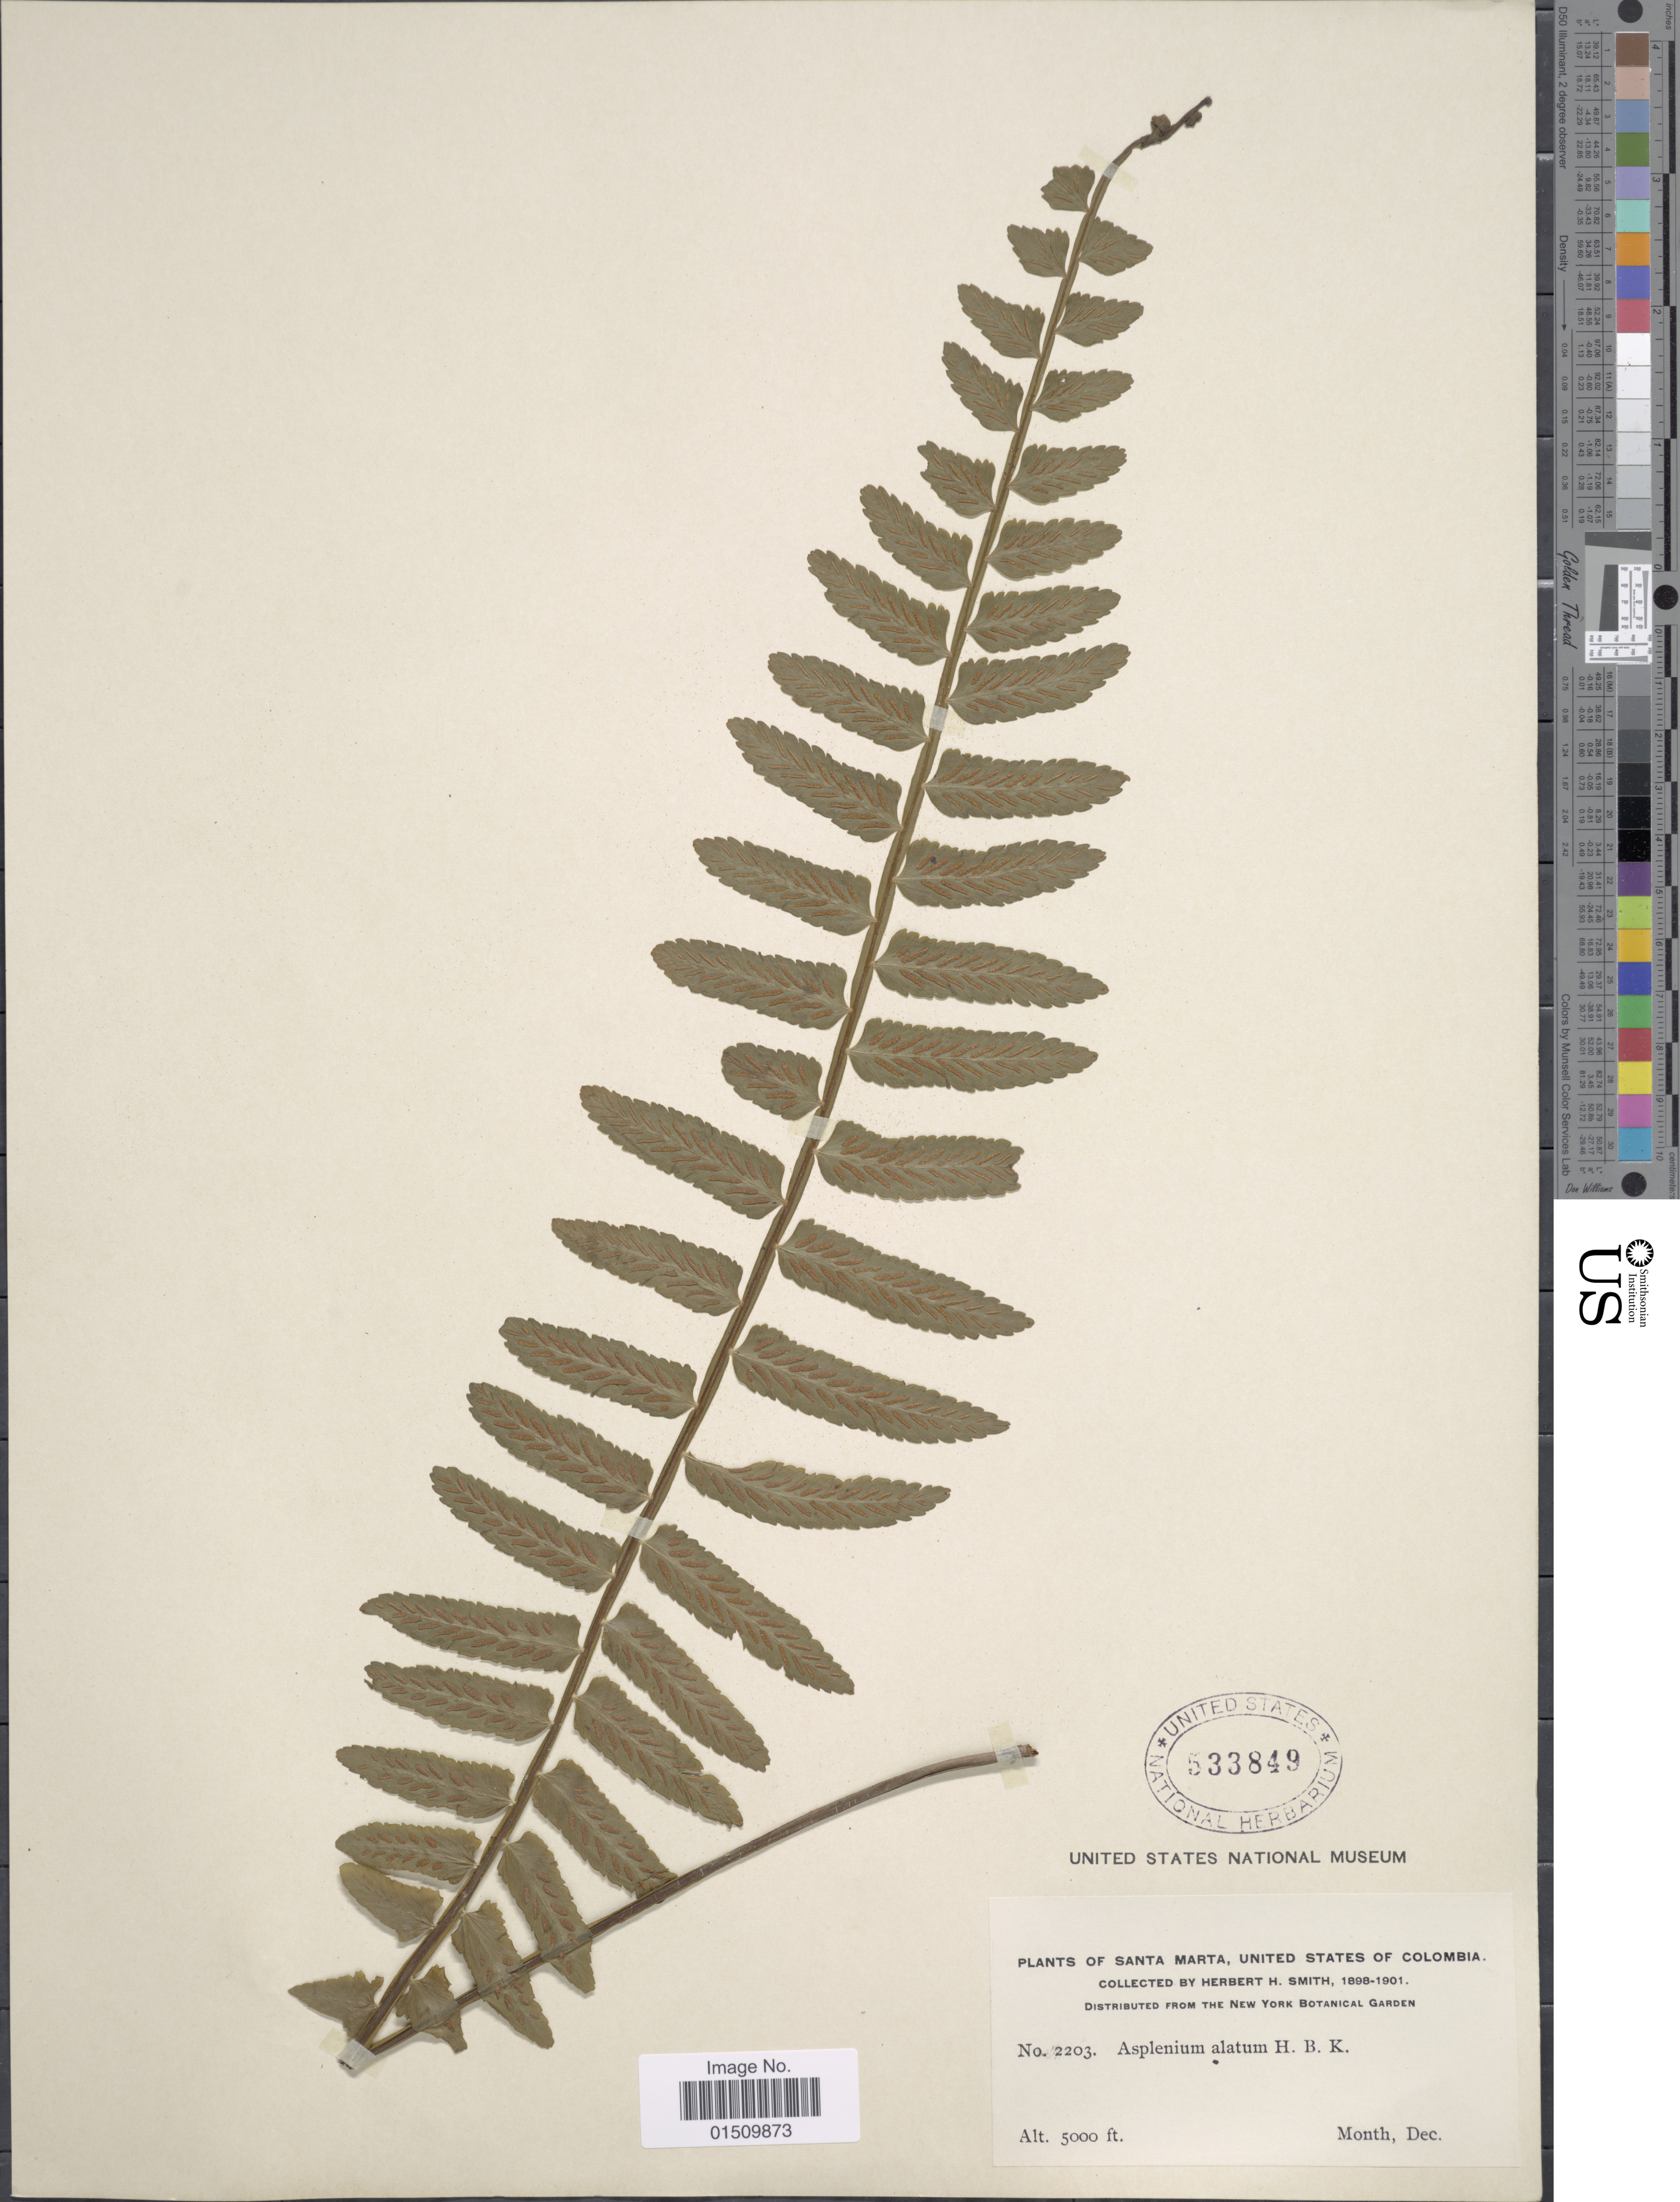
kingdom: Plantae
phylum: Tracheophyta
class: Polypodiopsida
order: Polypodiales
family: Aspleniaceae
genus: Asplenium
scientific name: Asplenium alatum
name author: Humb. & Bonpl. ex Willd.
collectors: Herbert H. Smith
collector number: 2203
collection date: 1898-12/1901-12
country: Colombia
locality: Santa Marta, United States of Colombia.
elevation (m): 1524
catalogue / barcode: US 533849